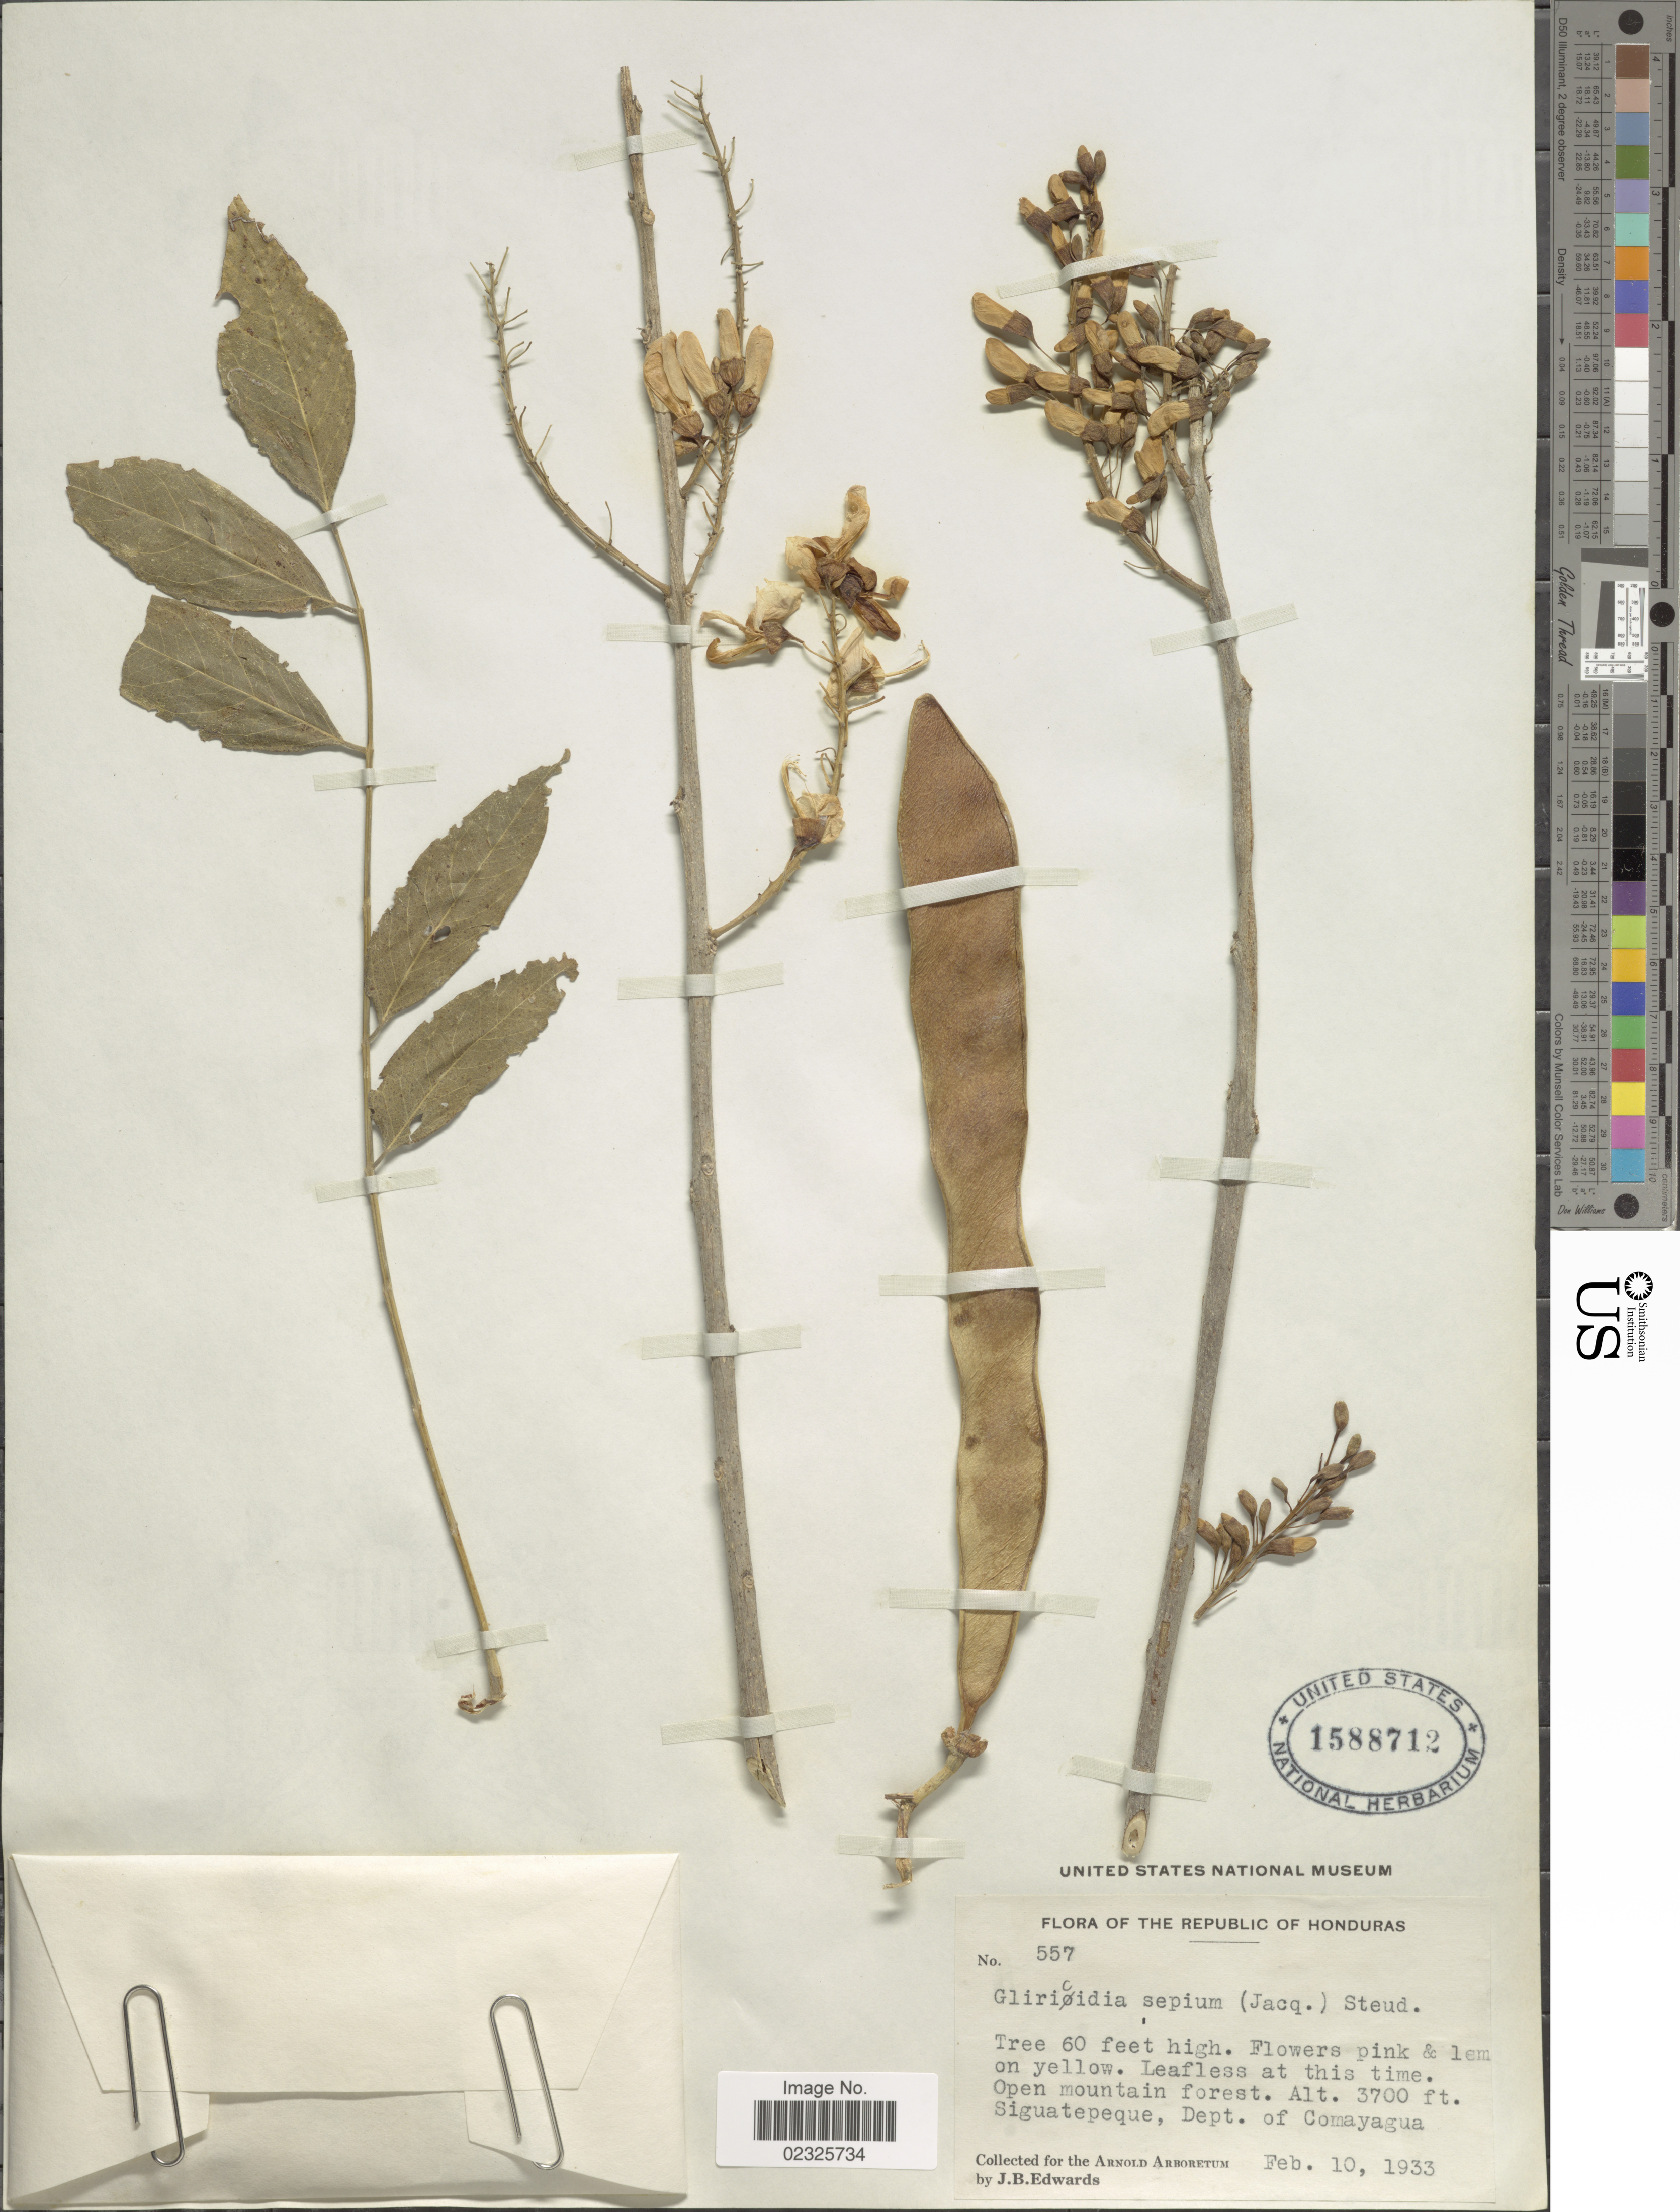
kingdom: Plantae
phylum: Tracheophyta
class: Magnoliopsida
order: Fabales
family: Fabaceae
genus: Gliricidia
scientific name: Gliricidia sepium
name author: (Jacq.) Kunth ex Walp.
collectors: J. B. Edwards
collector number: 557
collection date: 1933-02-10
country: Honduras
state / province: Comayagua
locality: Republic of Honduras. Open mountain forest. Siguatepeque, Dept. of Comayagua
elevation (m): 1128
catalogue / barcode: US 1588712